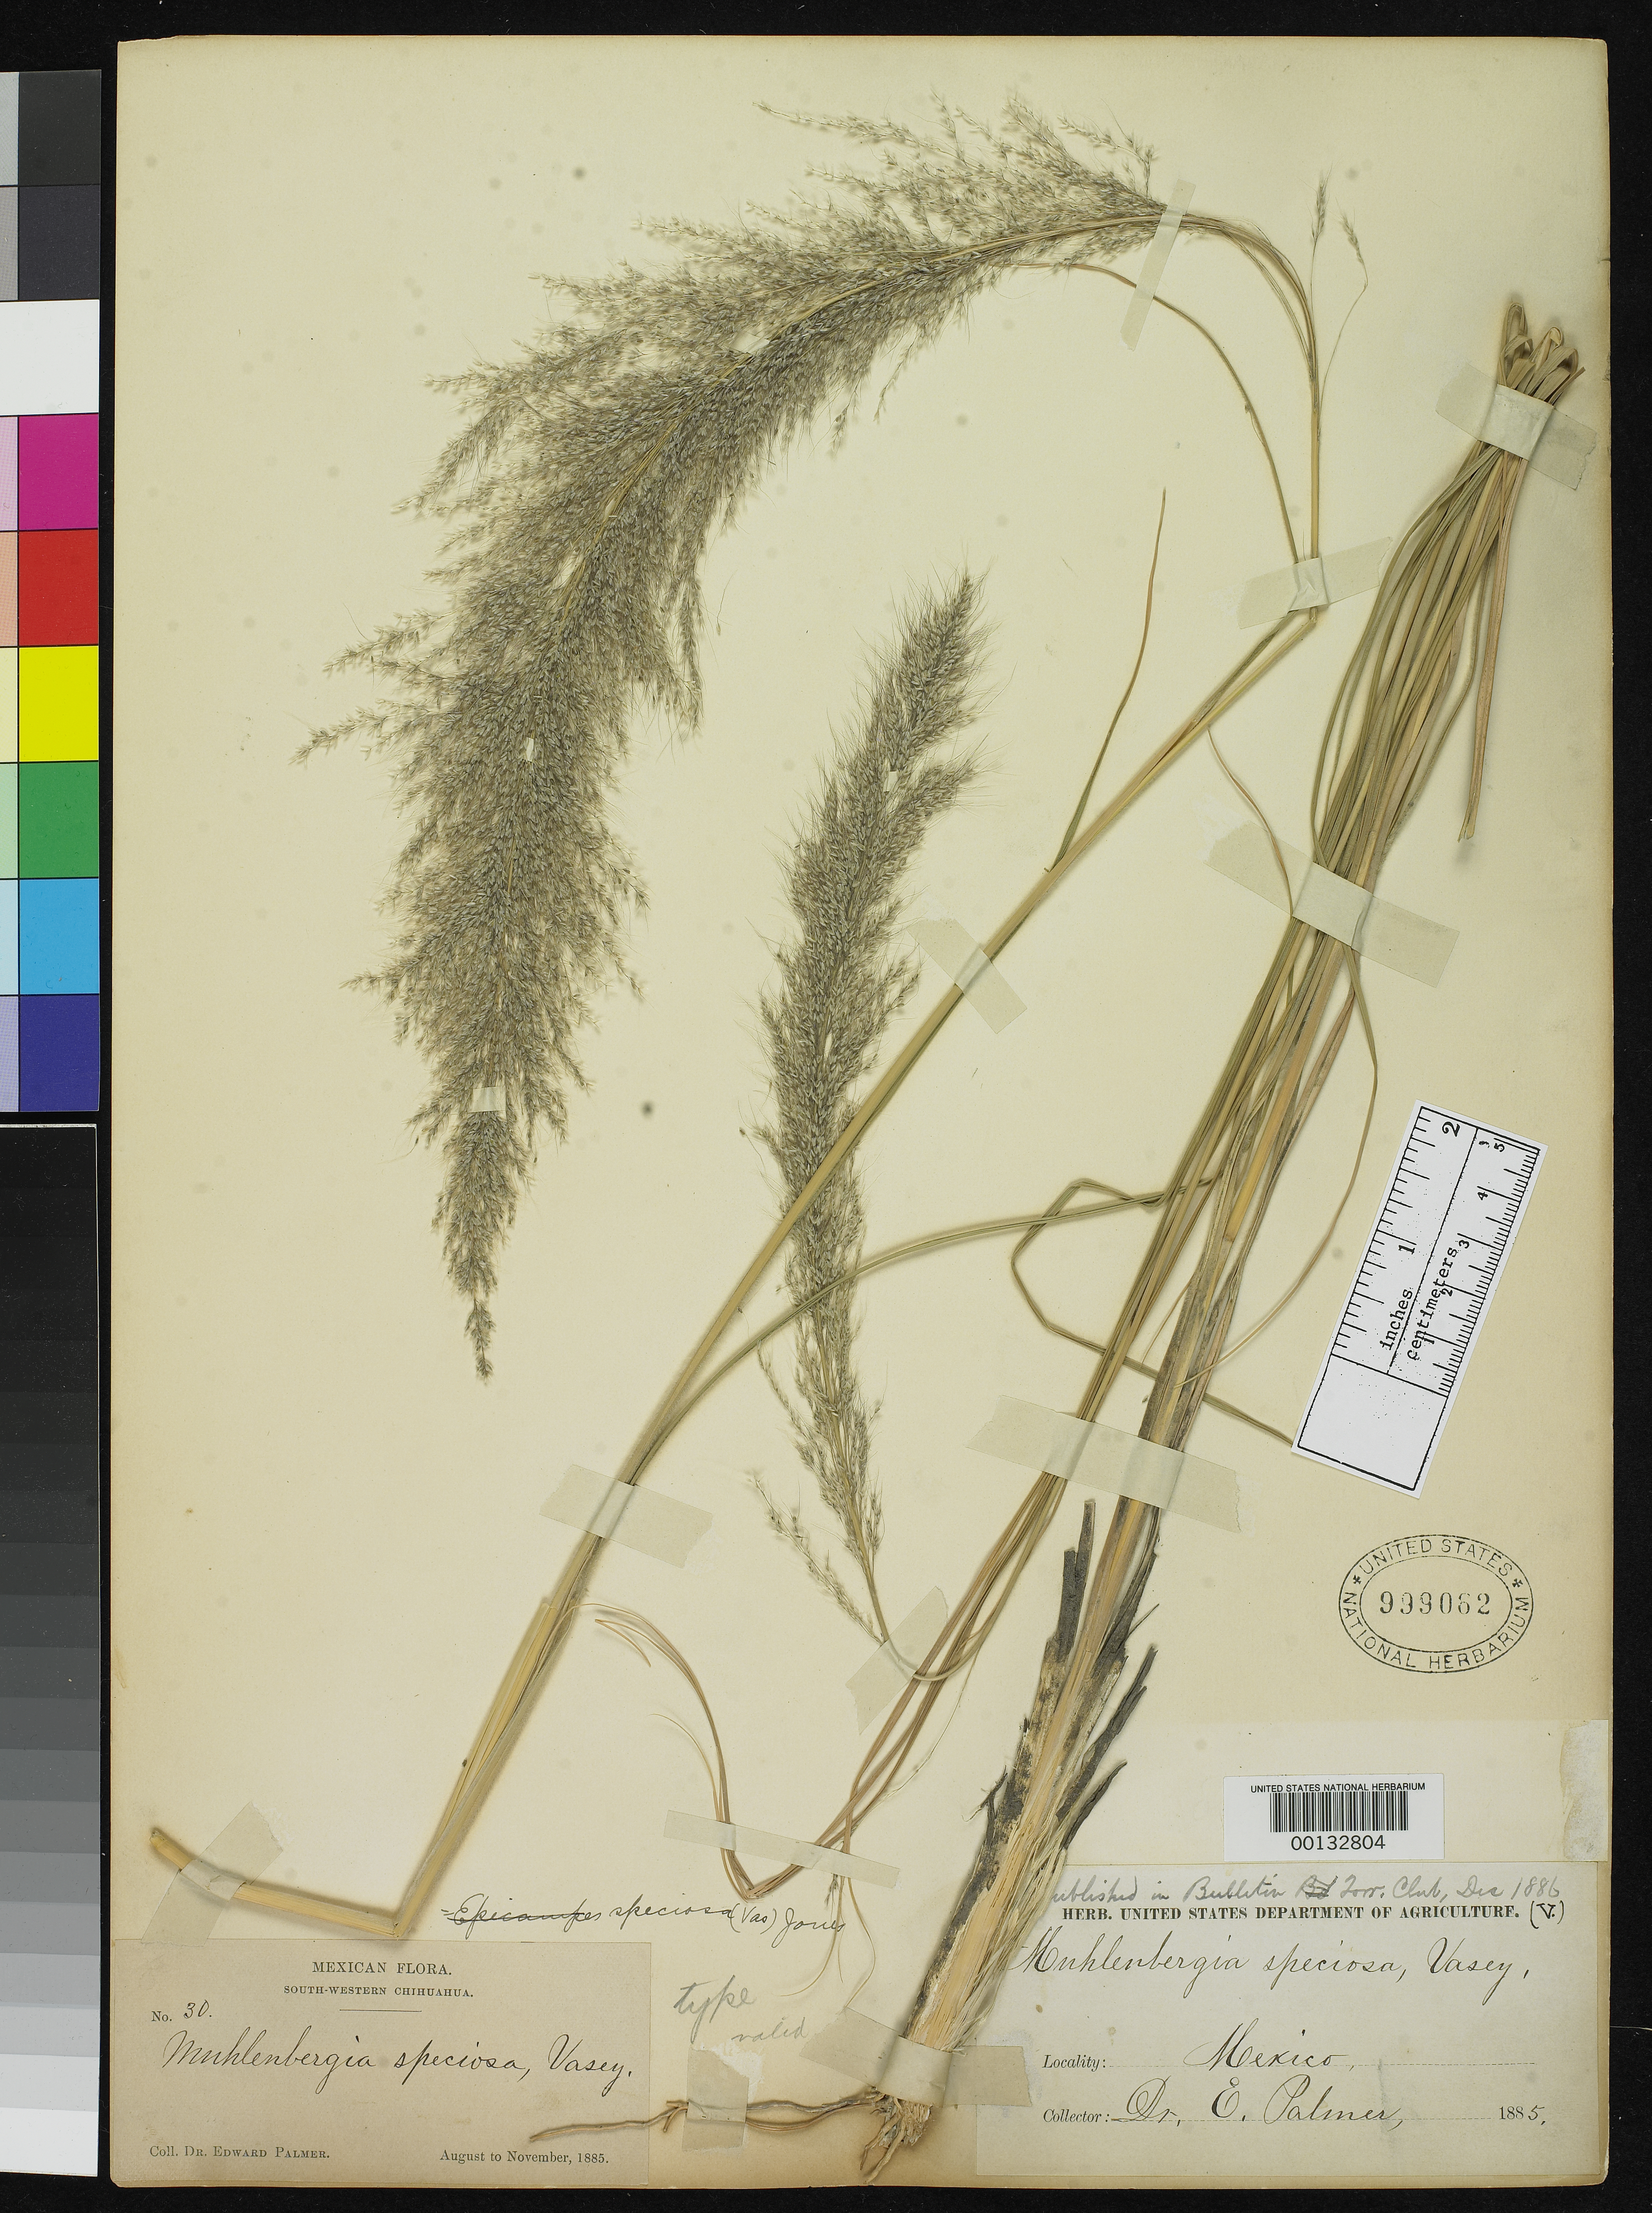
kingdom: Plantae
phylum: Tracheophyta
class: Liliopsida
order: Poales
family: Poaceae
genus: Muhlenbergia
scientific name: Muhlenbergia speciosa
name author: Vasey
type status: Holotype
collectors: E. Palmer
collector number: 30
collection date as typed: Aug 1885 to -- Nov 1885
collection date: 1885-08/1885-11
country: Mexico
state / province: Chihuahua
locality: Southwest.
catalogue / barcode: US 999062